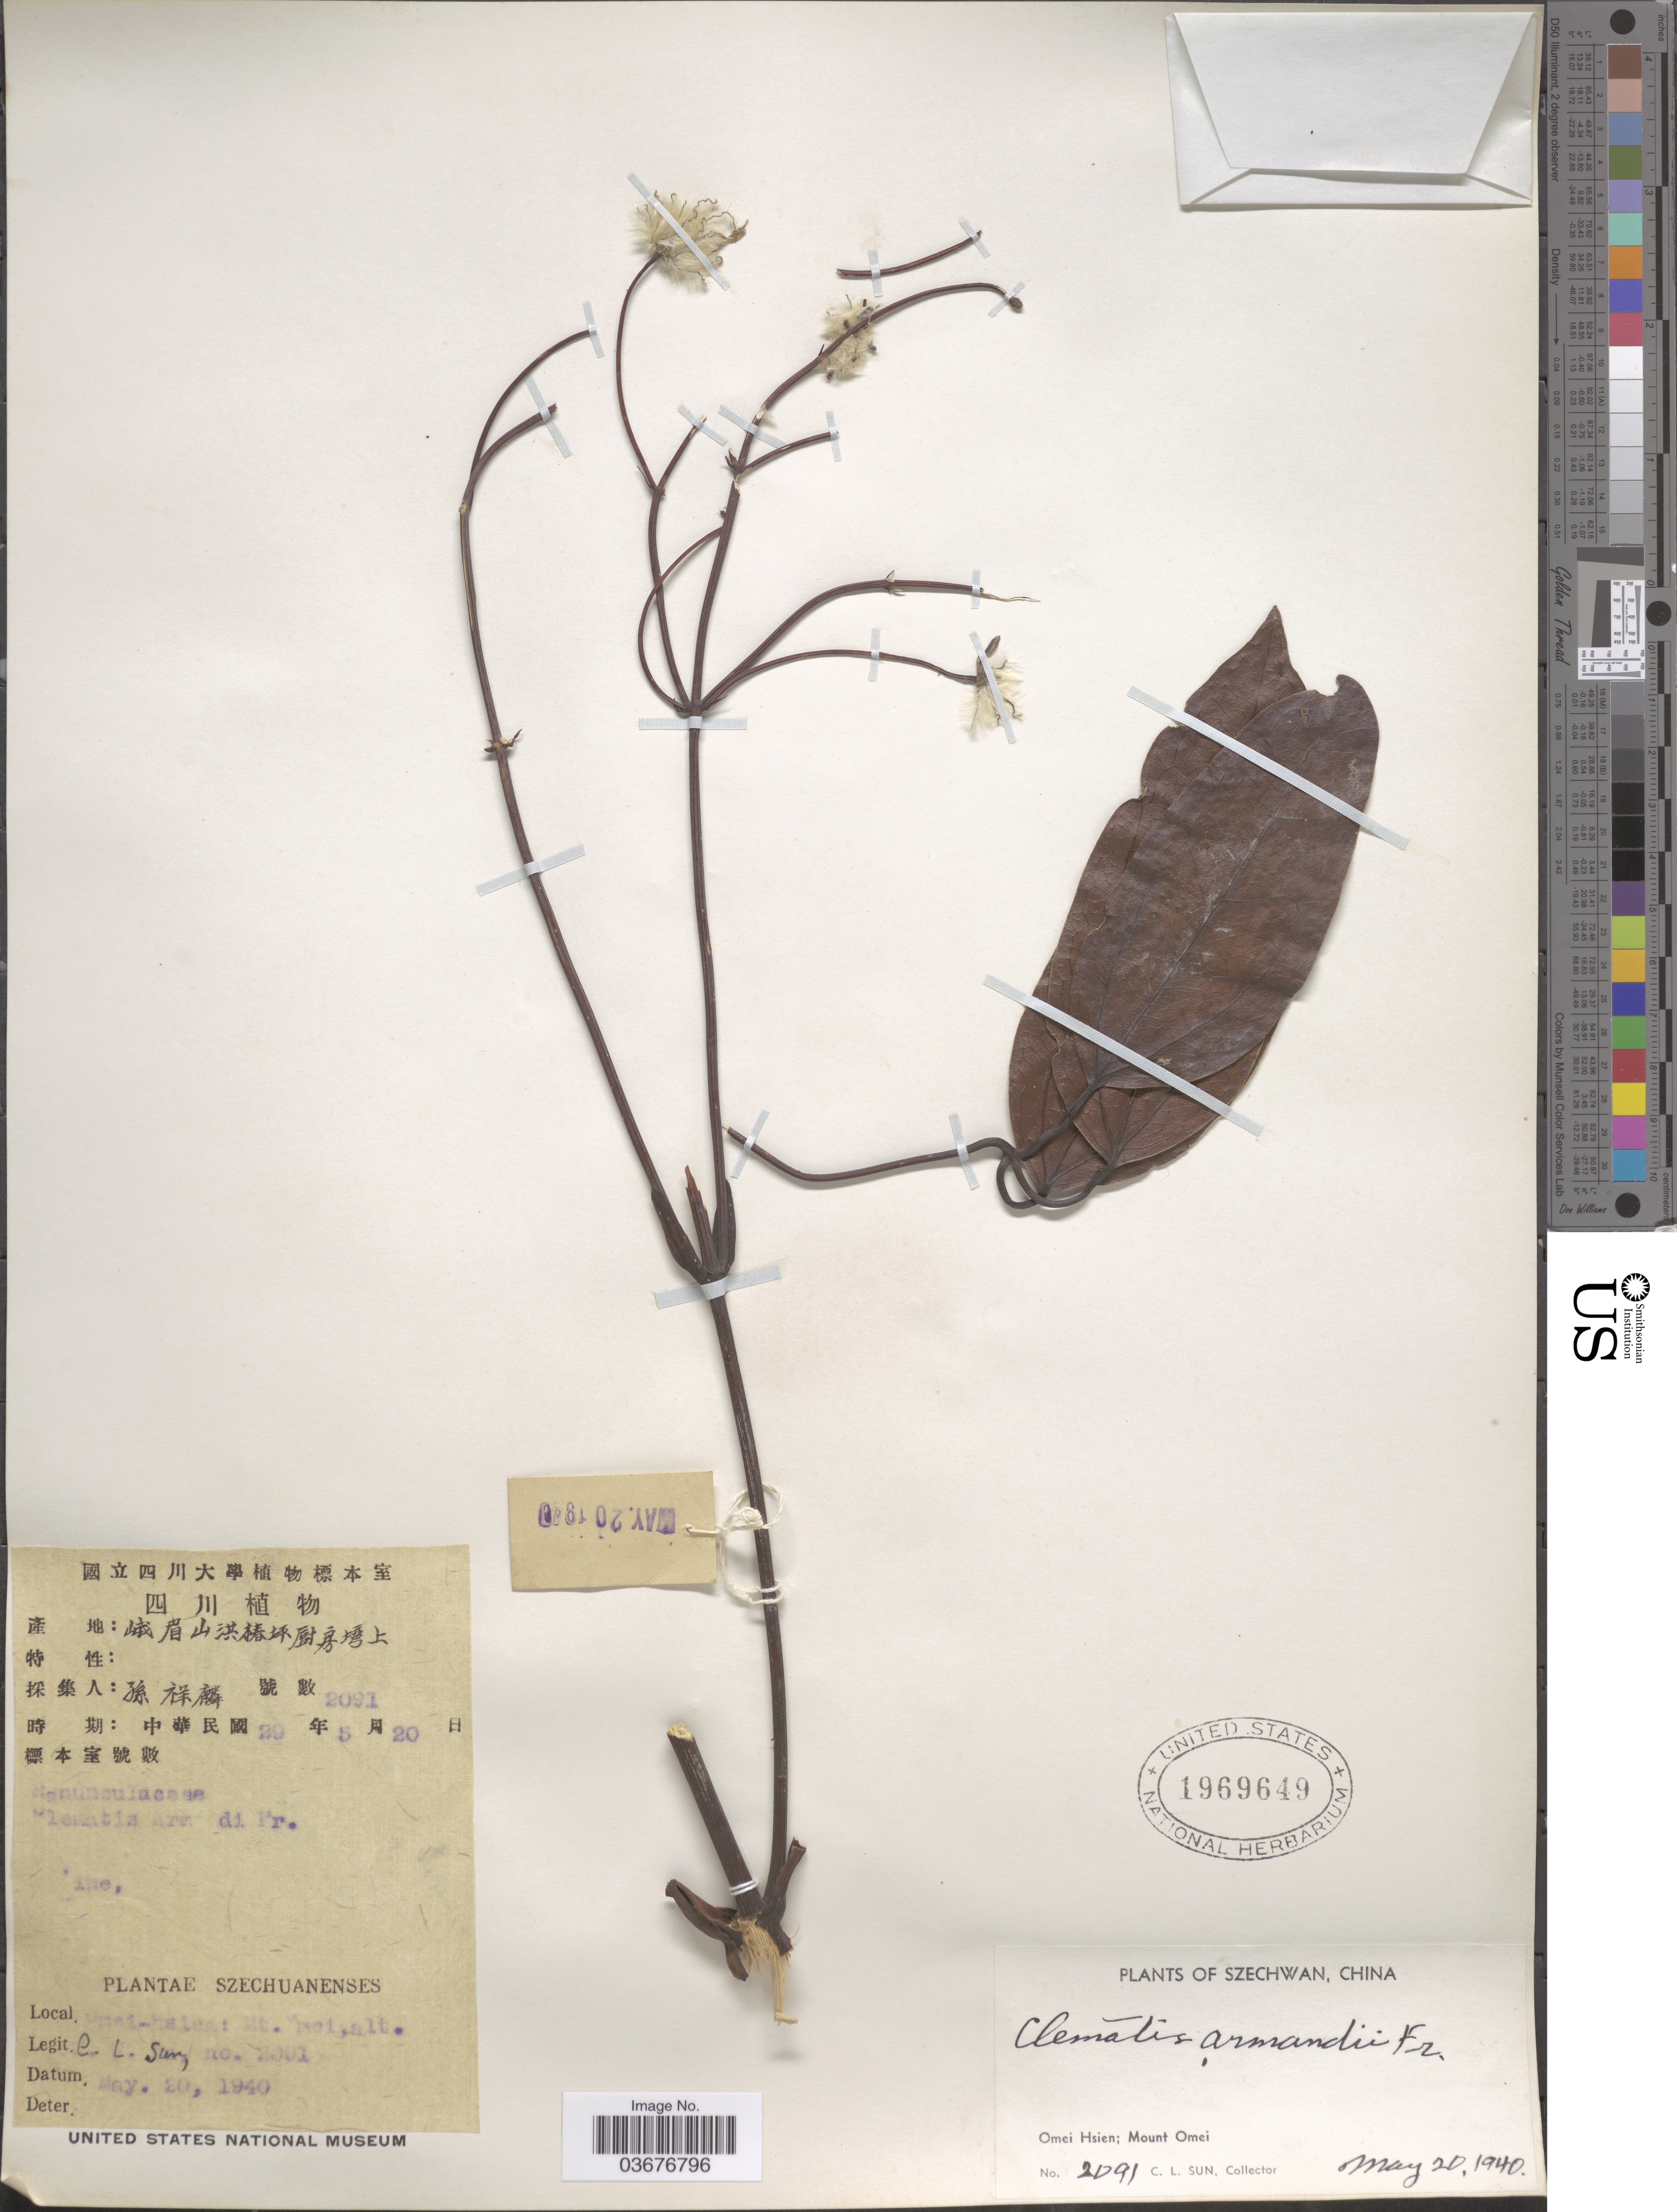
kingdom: Plantae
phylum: Tracheophyta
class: Magnoliopsida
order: Ranunculales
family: Ranunculaceae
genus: Clematis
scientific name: Clematis armandii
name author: Franch.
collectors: C. Sun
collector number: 2091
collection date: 1940-05-20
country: China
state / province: Sichuan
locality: Szechwan. Omei Hsien; Mount Omei.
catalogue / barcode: US 1969649